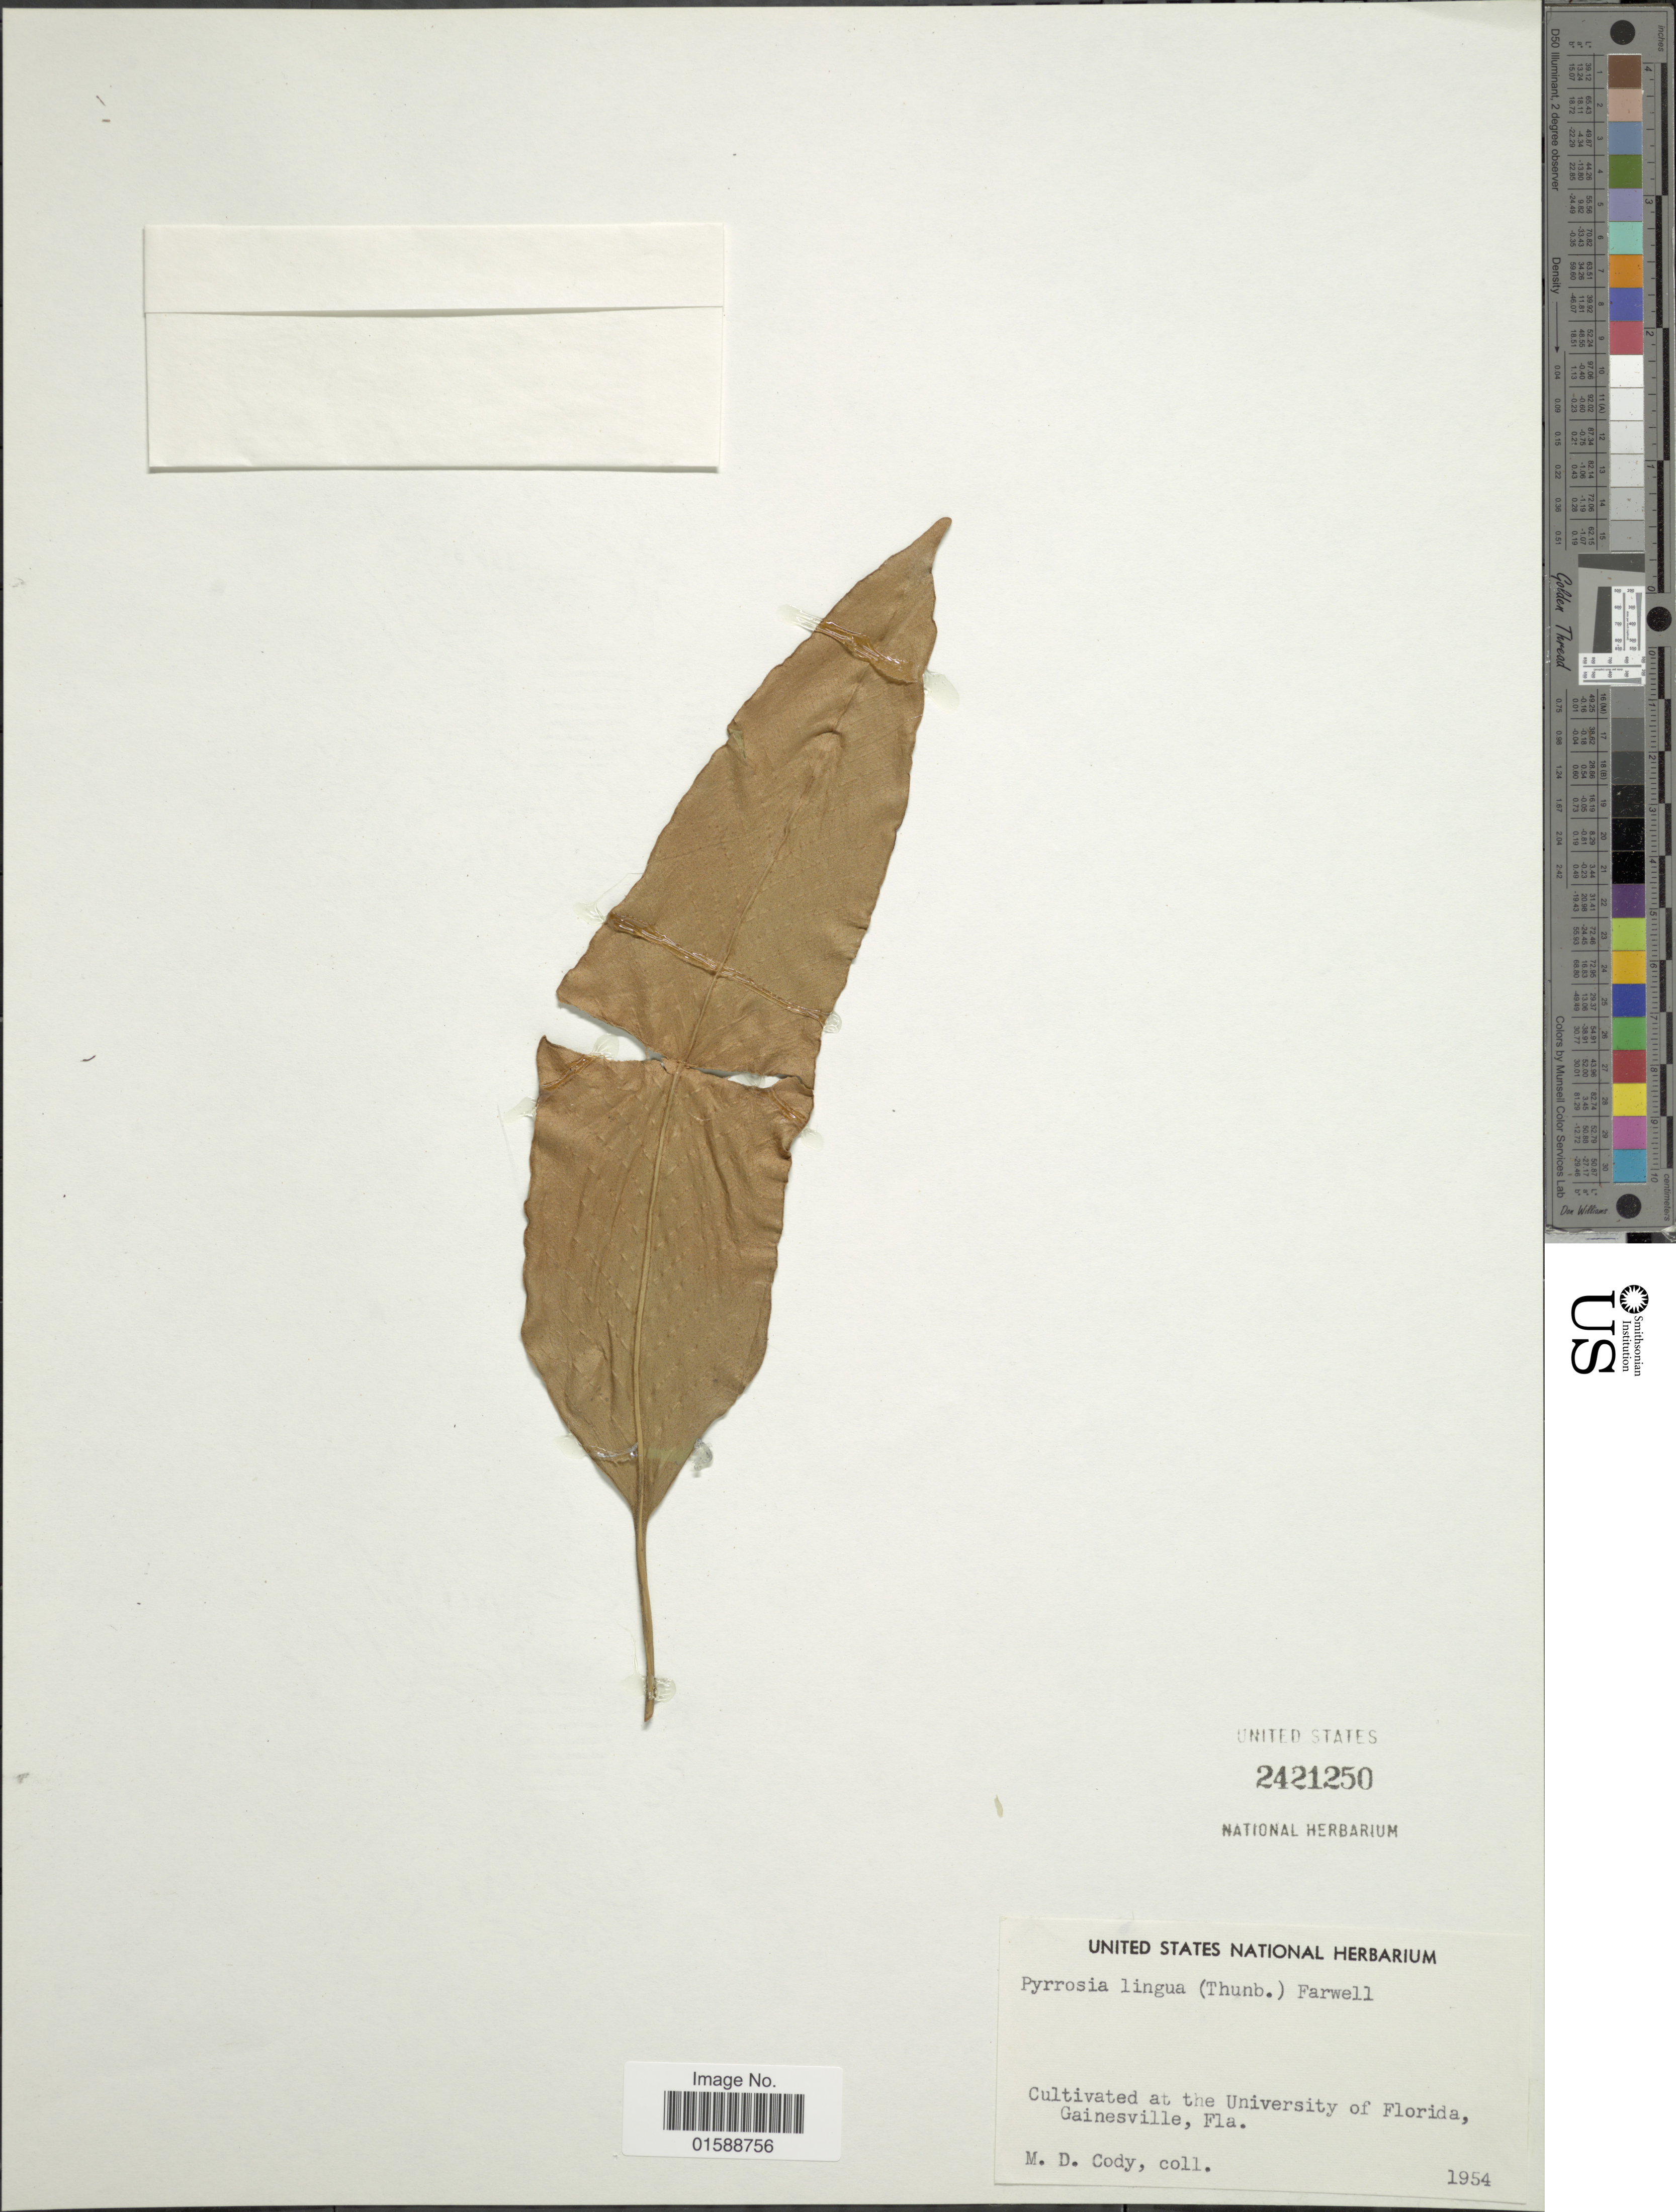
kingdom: Plantae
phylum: Tracheophyta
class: Polypodiopsida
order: Polypodiales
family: Polypodiaceae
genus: Pyrrosia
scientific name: Pyrrosia lingua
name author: (Thurb.) Farw.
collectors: M. Cody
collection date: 1954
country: United States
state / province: Florida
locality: University of Florida, Gainesville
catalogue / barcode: US 2421250